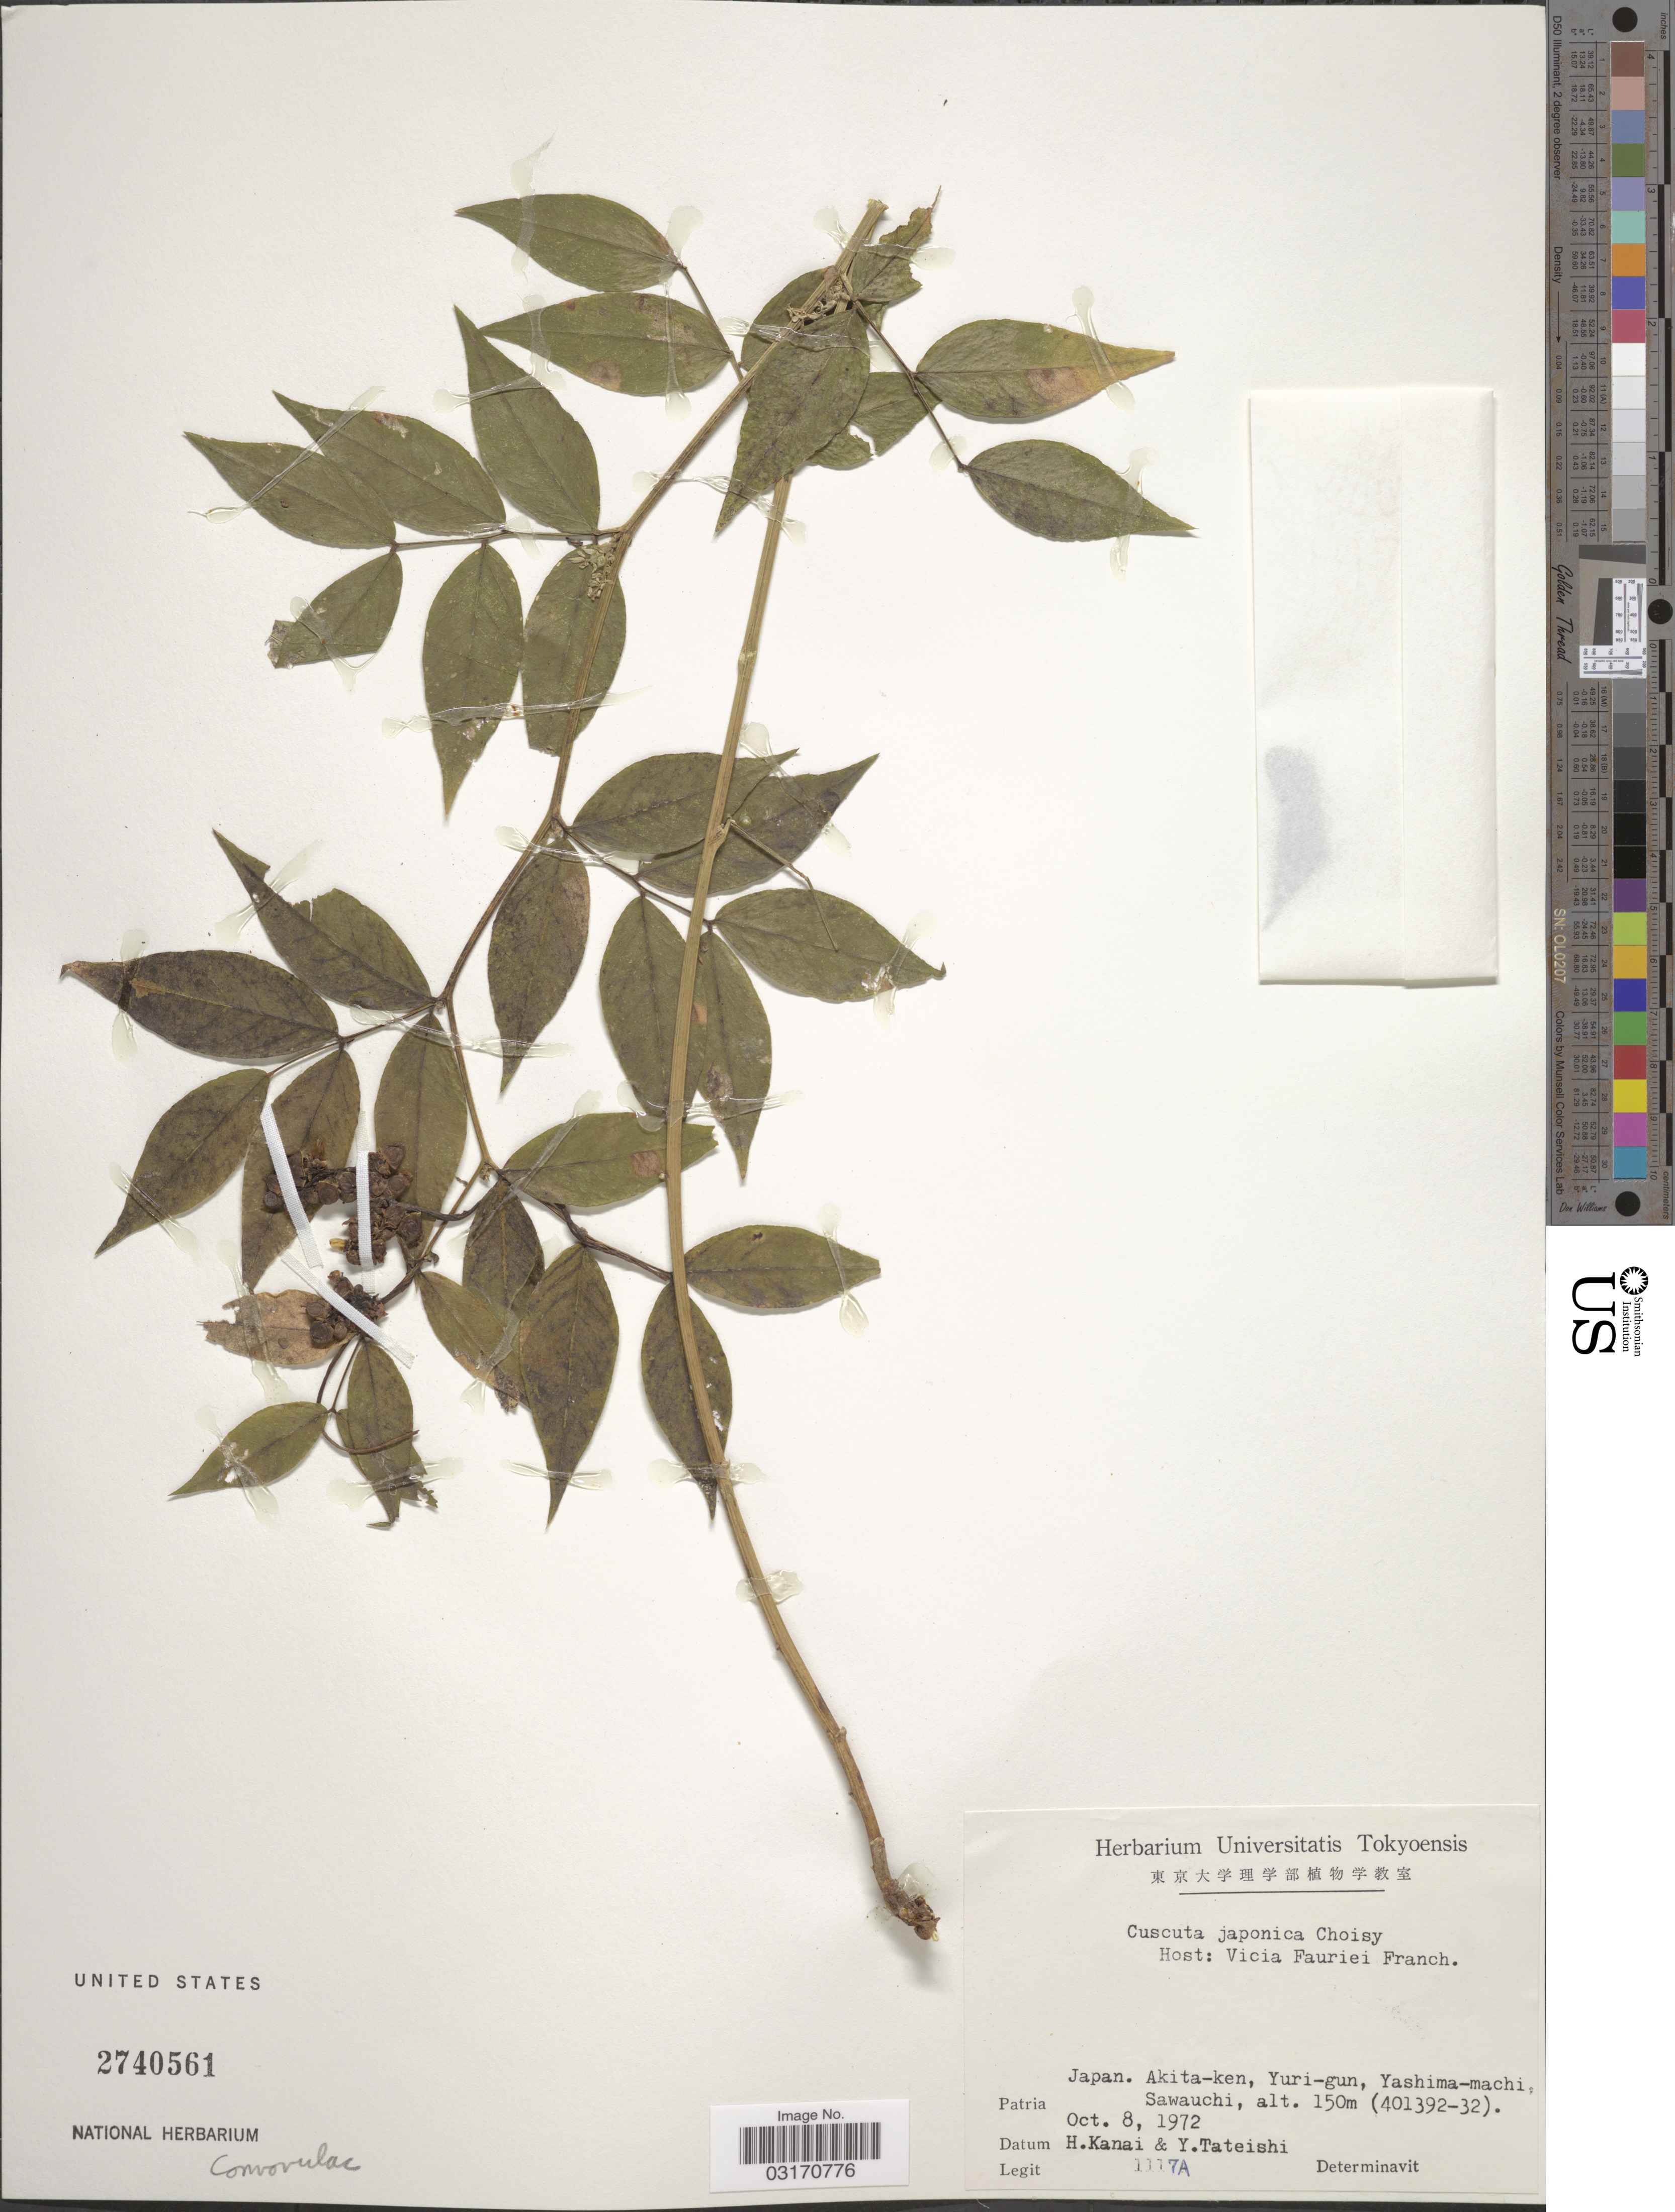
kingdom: Plantae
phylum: Tracheophyta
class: Magnoliopsida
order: Solanales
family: Convolvulaceae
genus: Cuscuta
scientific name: Cuscuta japonica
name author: Choisy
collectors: H. Kanai & T. Tateishi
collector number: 1117A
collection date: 1972-10-08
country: Japan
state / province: Akita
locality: Akita-ken, Yuri-gun, Yashima-machi, Sawauchi (401392-32).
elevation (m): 150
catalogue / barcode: US 2740561